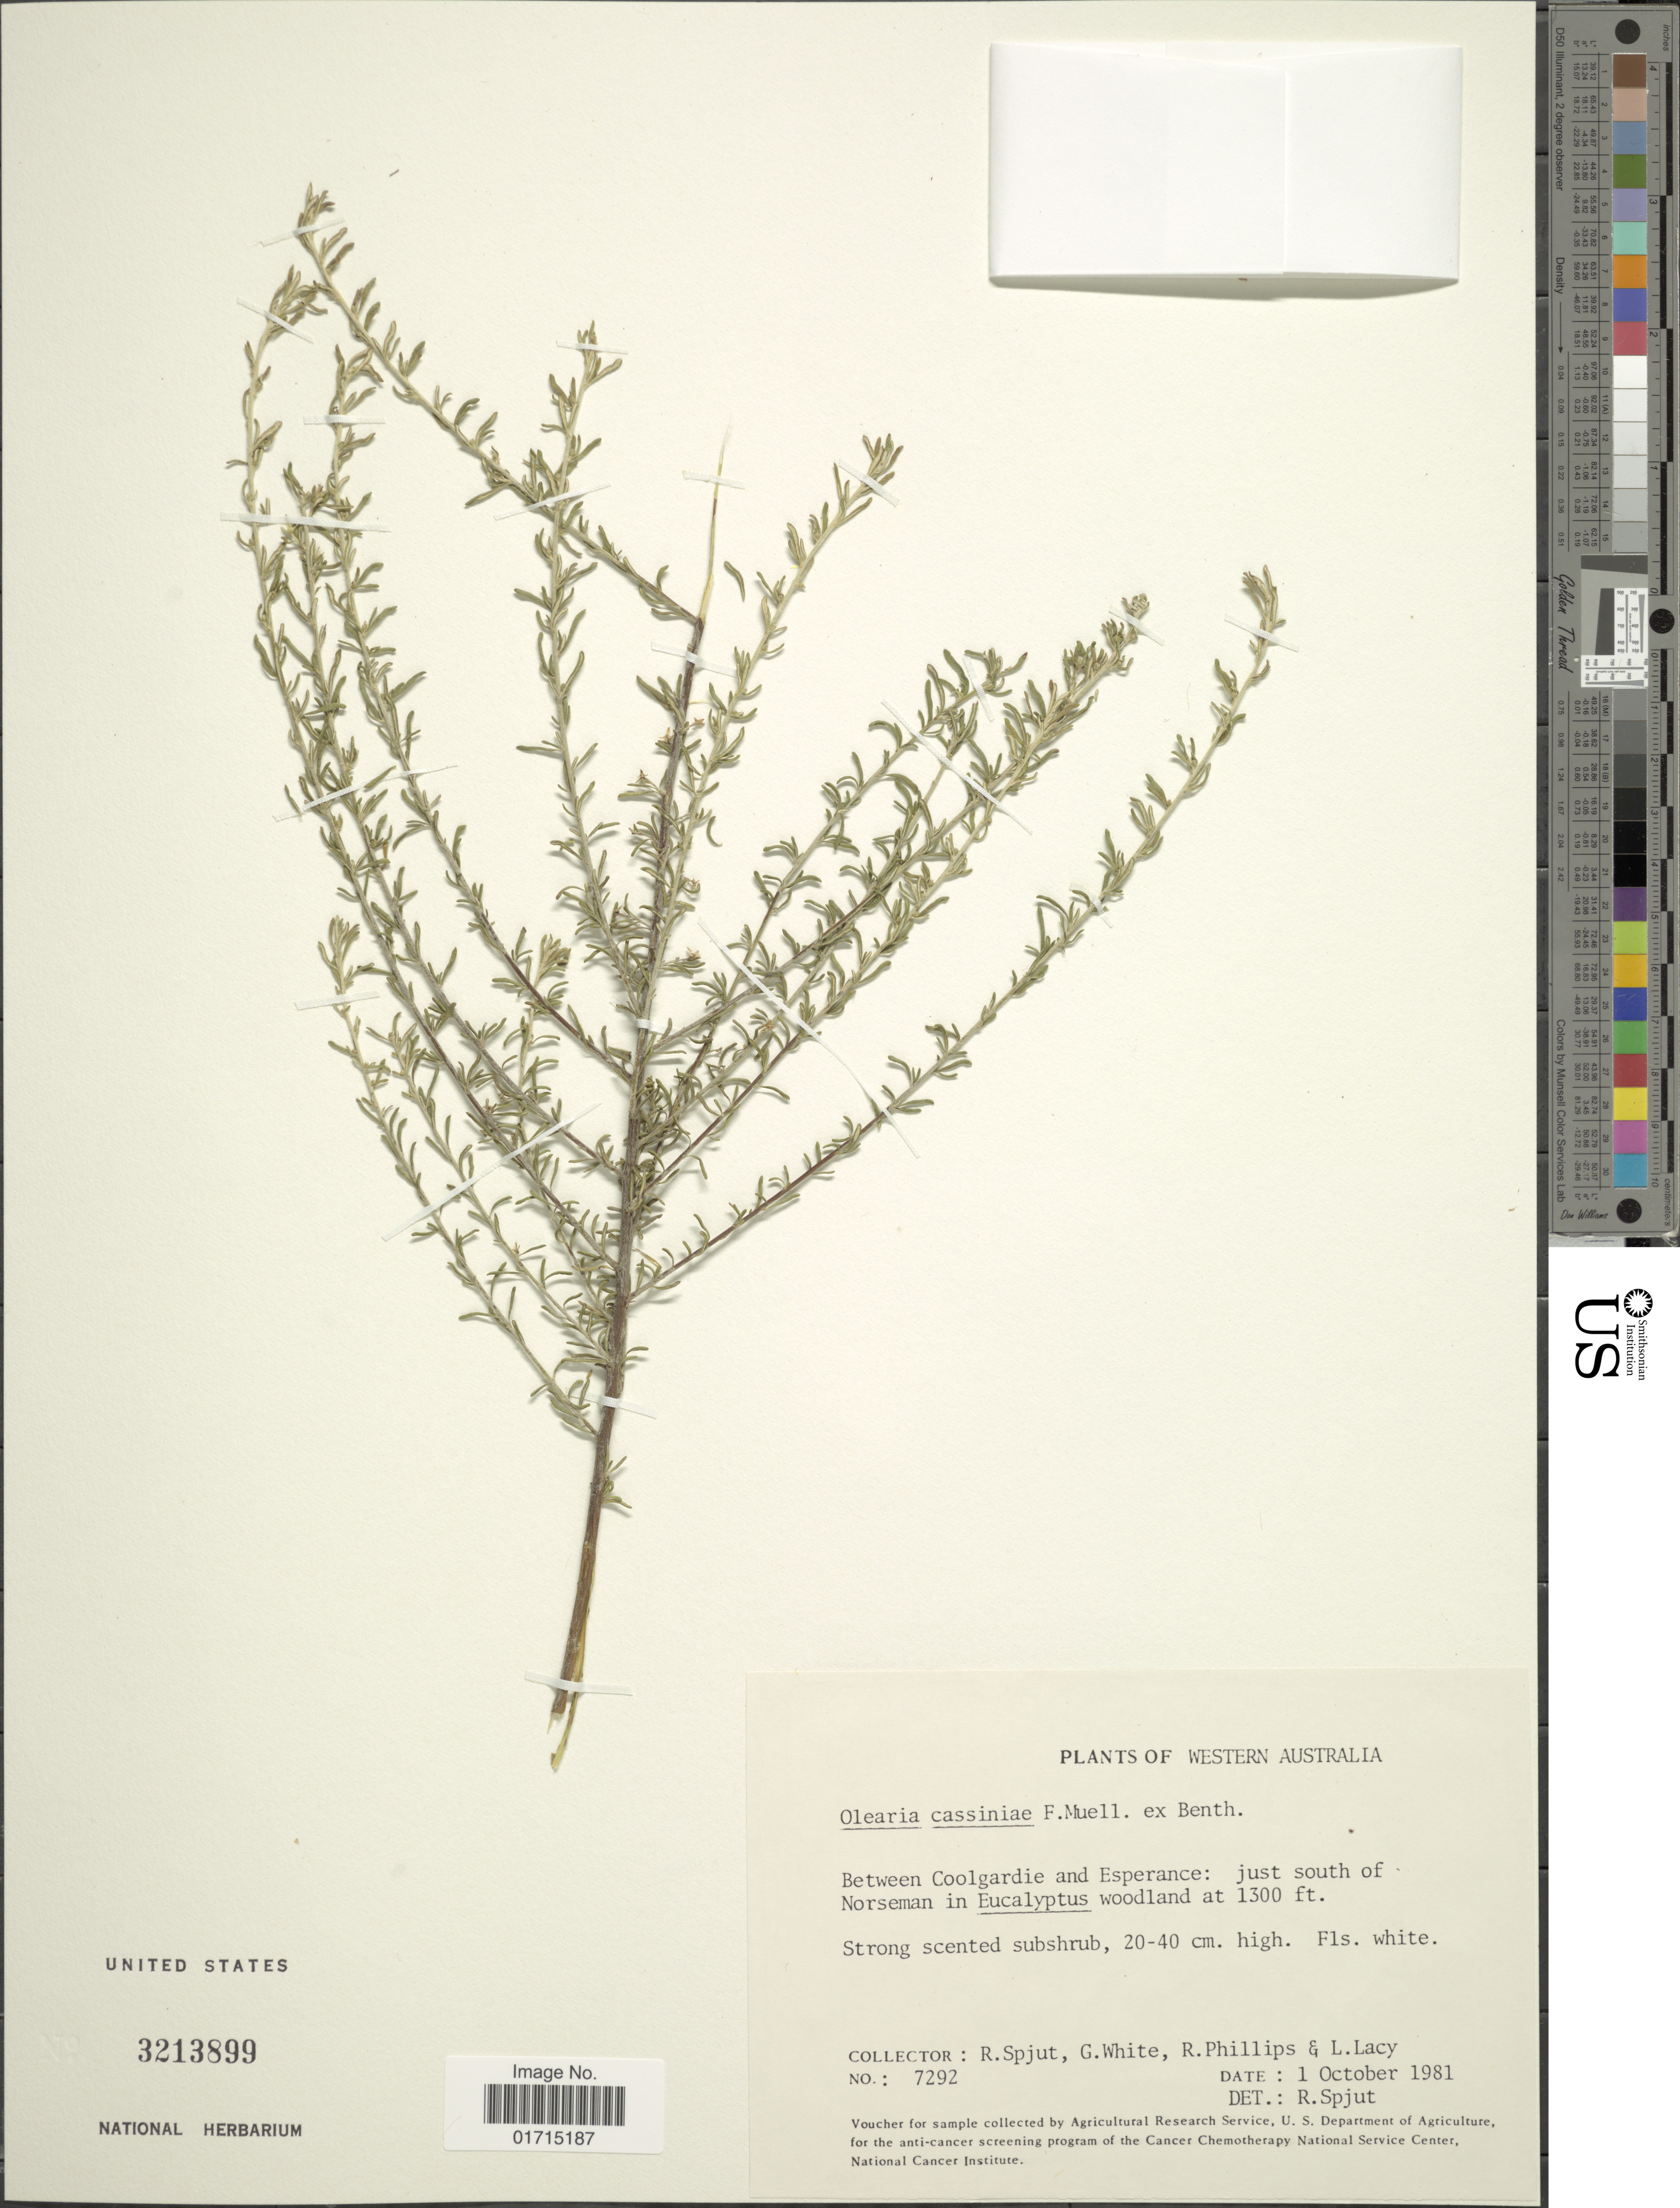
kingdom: Plantae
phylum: Tracheophyta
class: Magnoliopsida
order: Asterales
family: Asteraceae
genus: Olearia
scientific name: Olearia cassiniae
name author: (F. Muell.) Benth.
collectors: R. Spjut, G. White, R. Phillips & L. Lacy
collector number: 7292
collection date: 1981-10-01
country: Australia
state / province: Western Australia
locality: Between Coolgardie and Esperance: just south of Norseman in Eucalyptus woodland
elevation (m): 396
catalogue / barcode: US 3213899